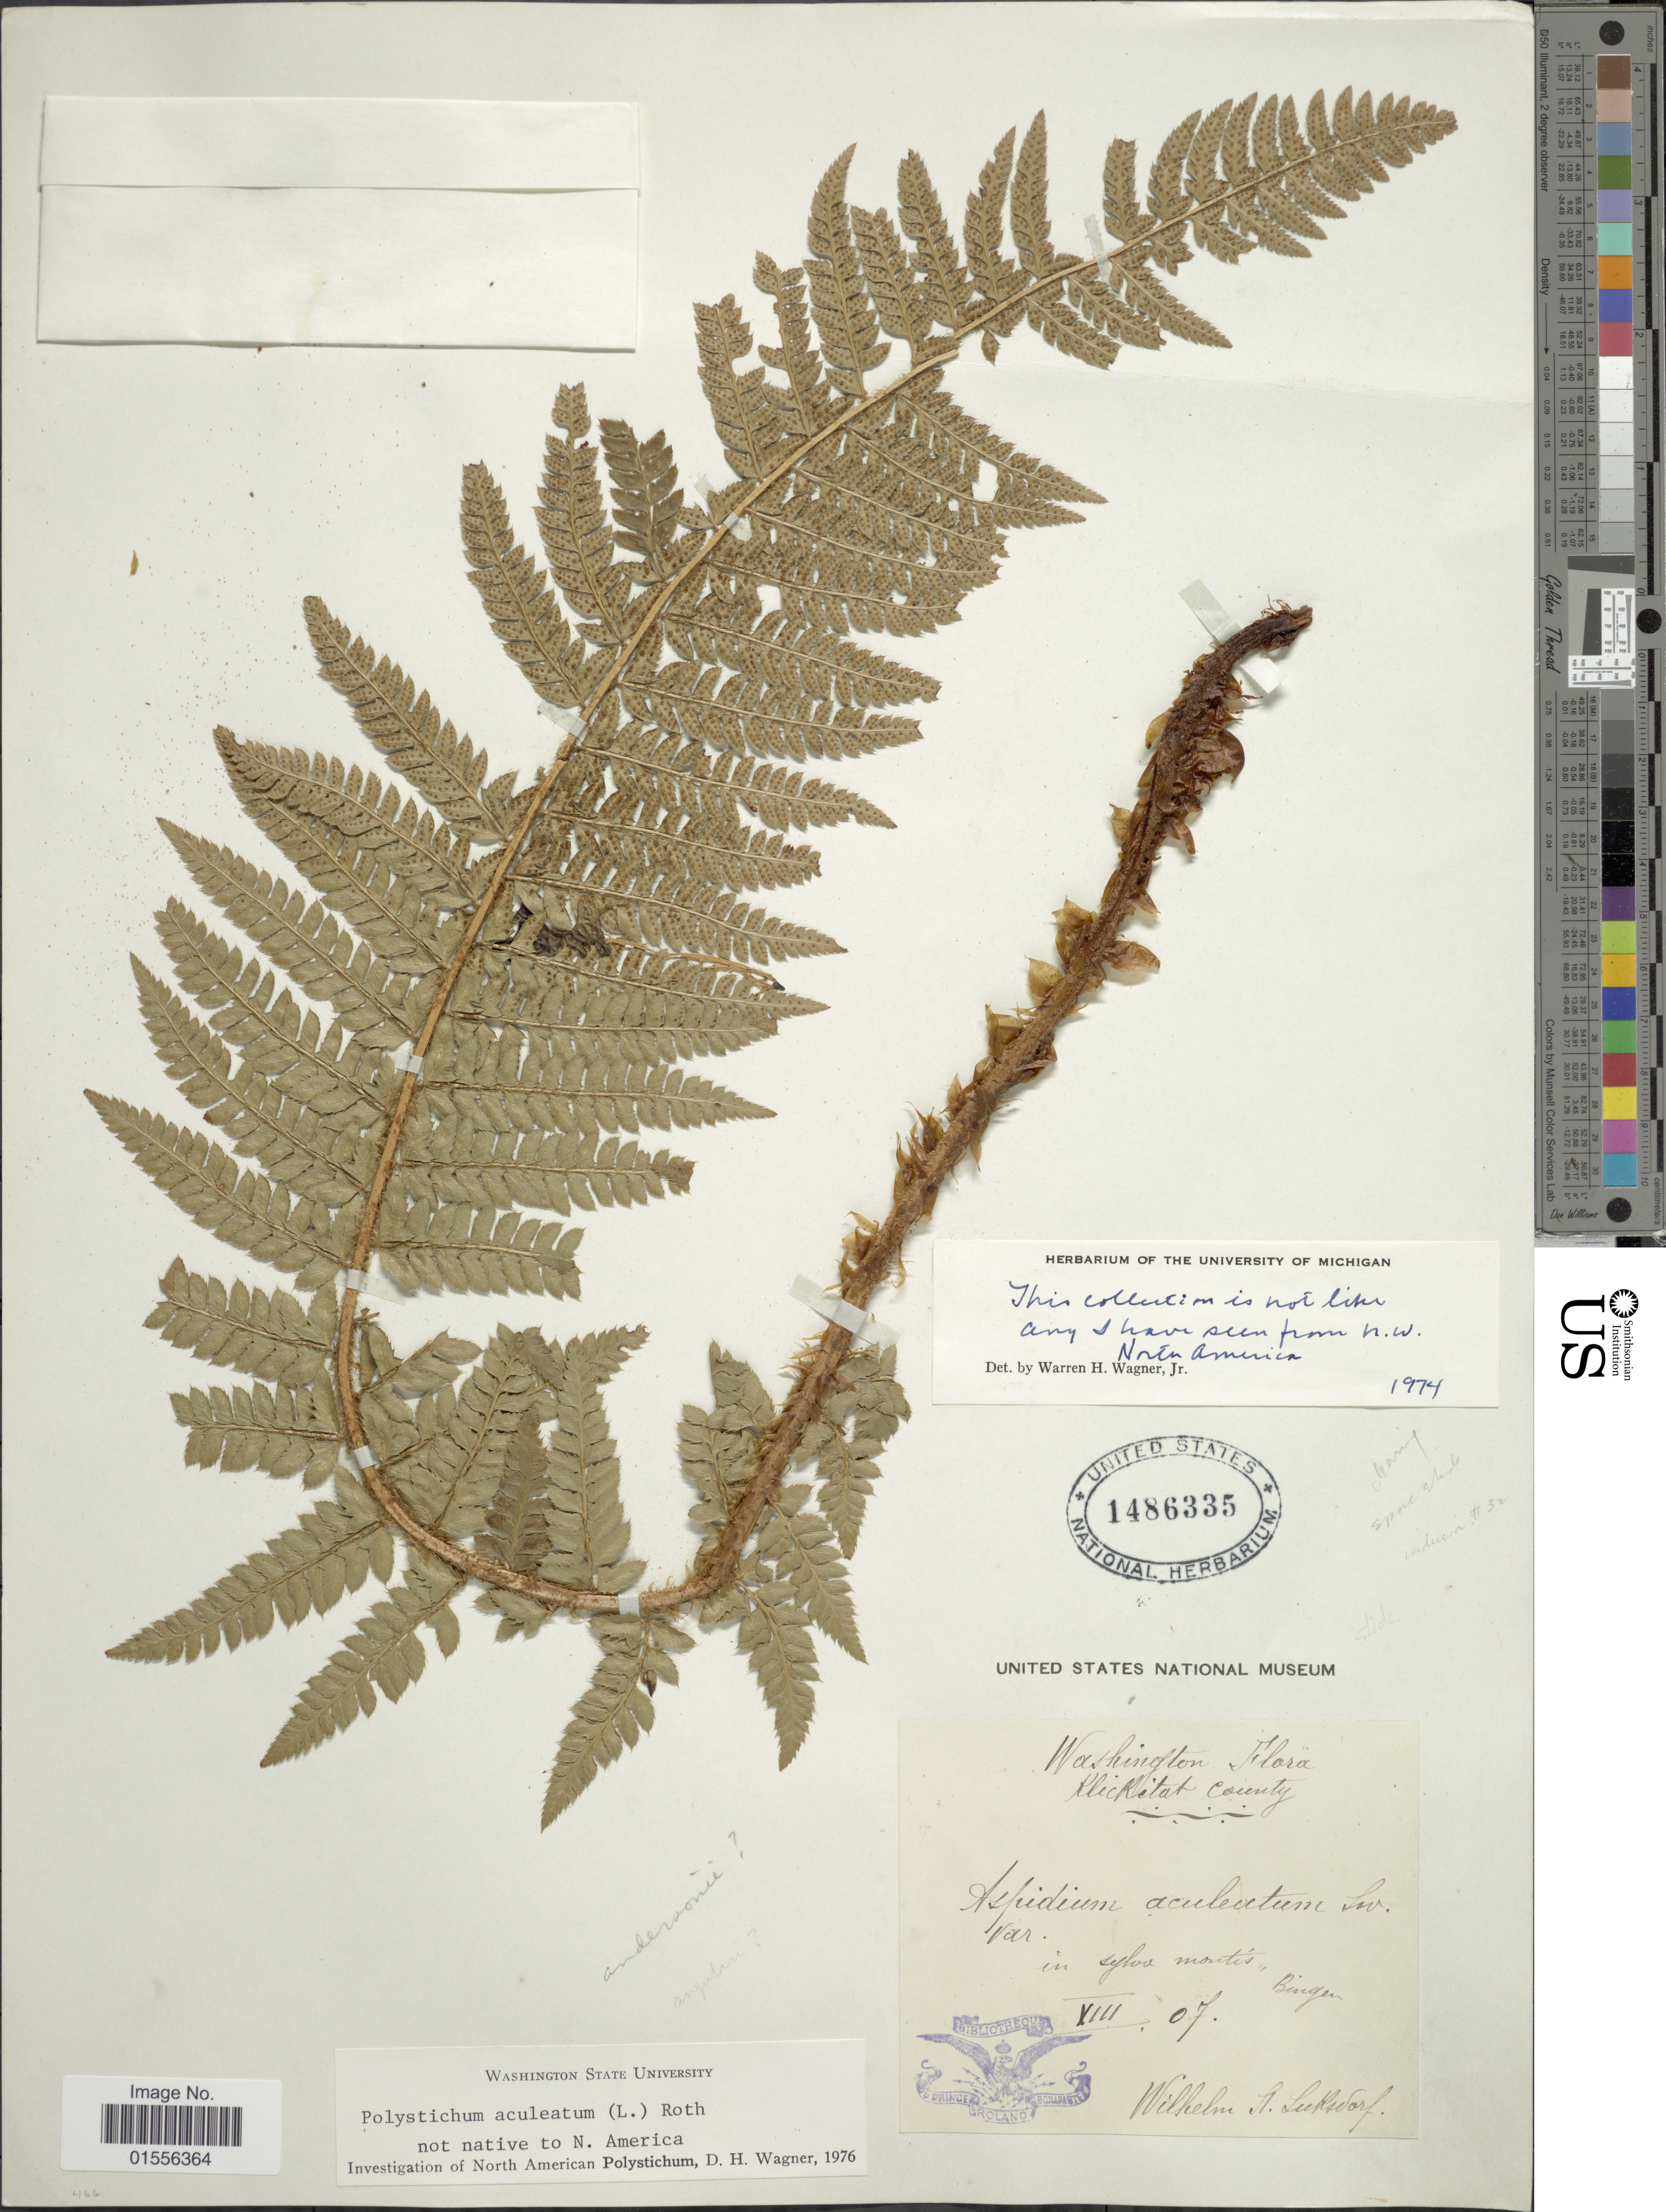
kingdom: Plantae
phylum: Tracheophyta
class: Polypodiopsida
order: Polypodiales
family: Dryopteridaceae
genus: Polystichum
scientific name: Polystichum aculeatum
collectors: W. N. Suksdorf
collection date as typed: Transcribed d/m/y: /8/7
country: United States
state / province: Washington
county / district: Klickitat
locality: Klickitat County, in sylvis montis, Bingen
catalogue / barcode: US 1486335